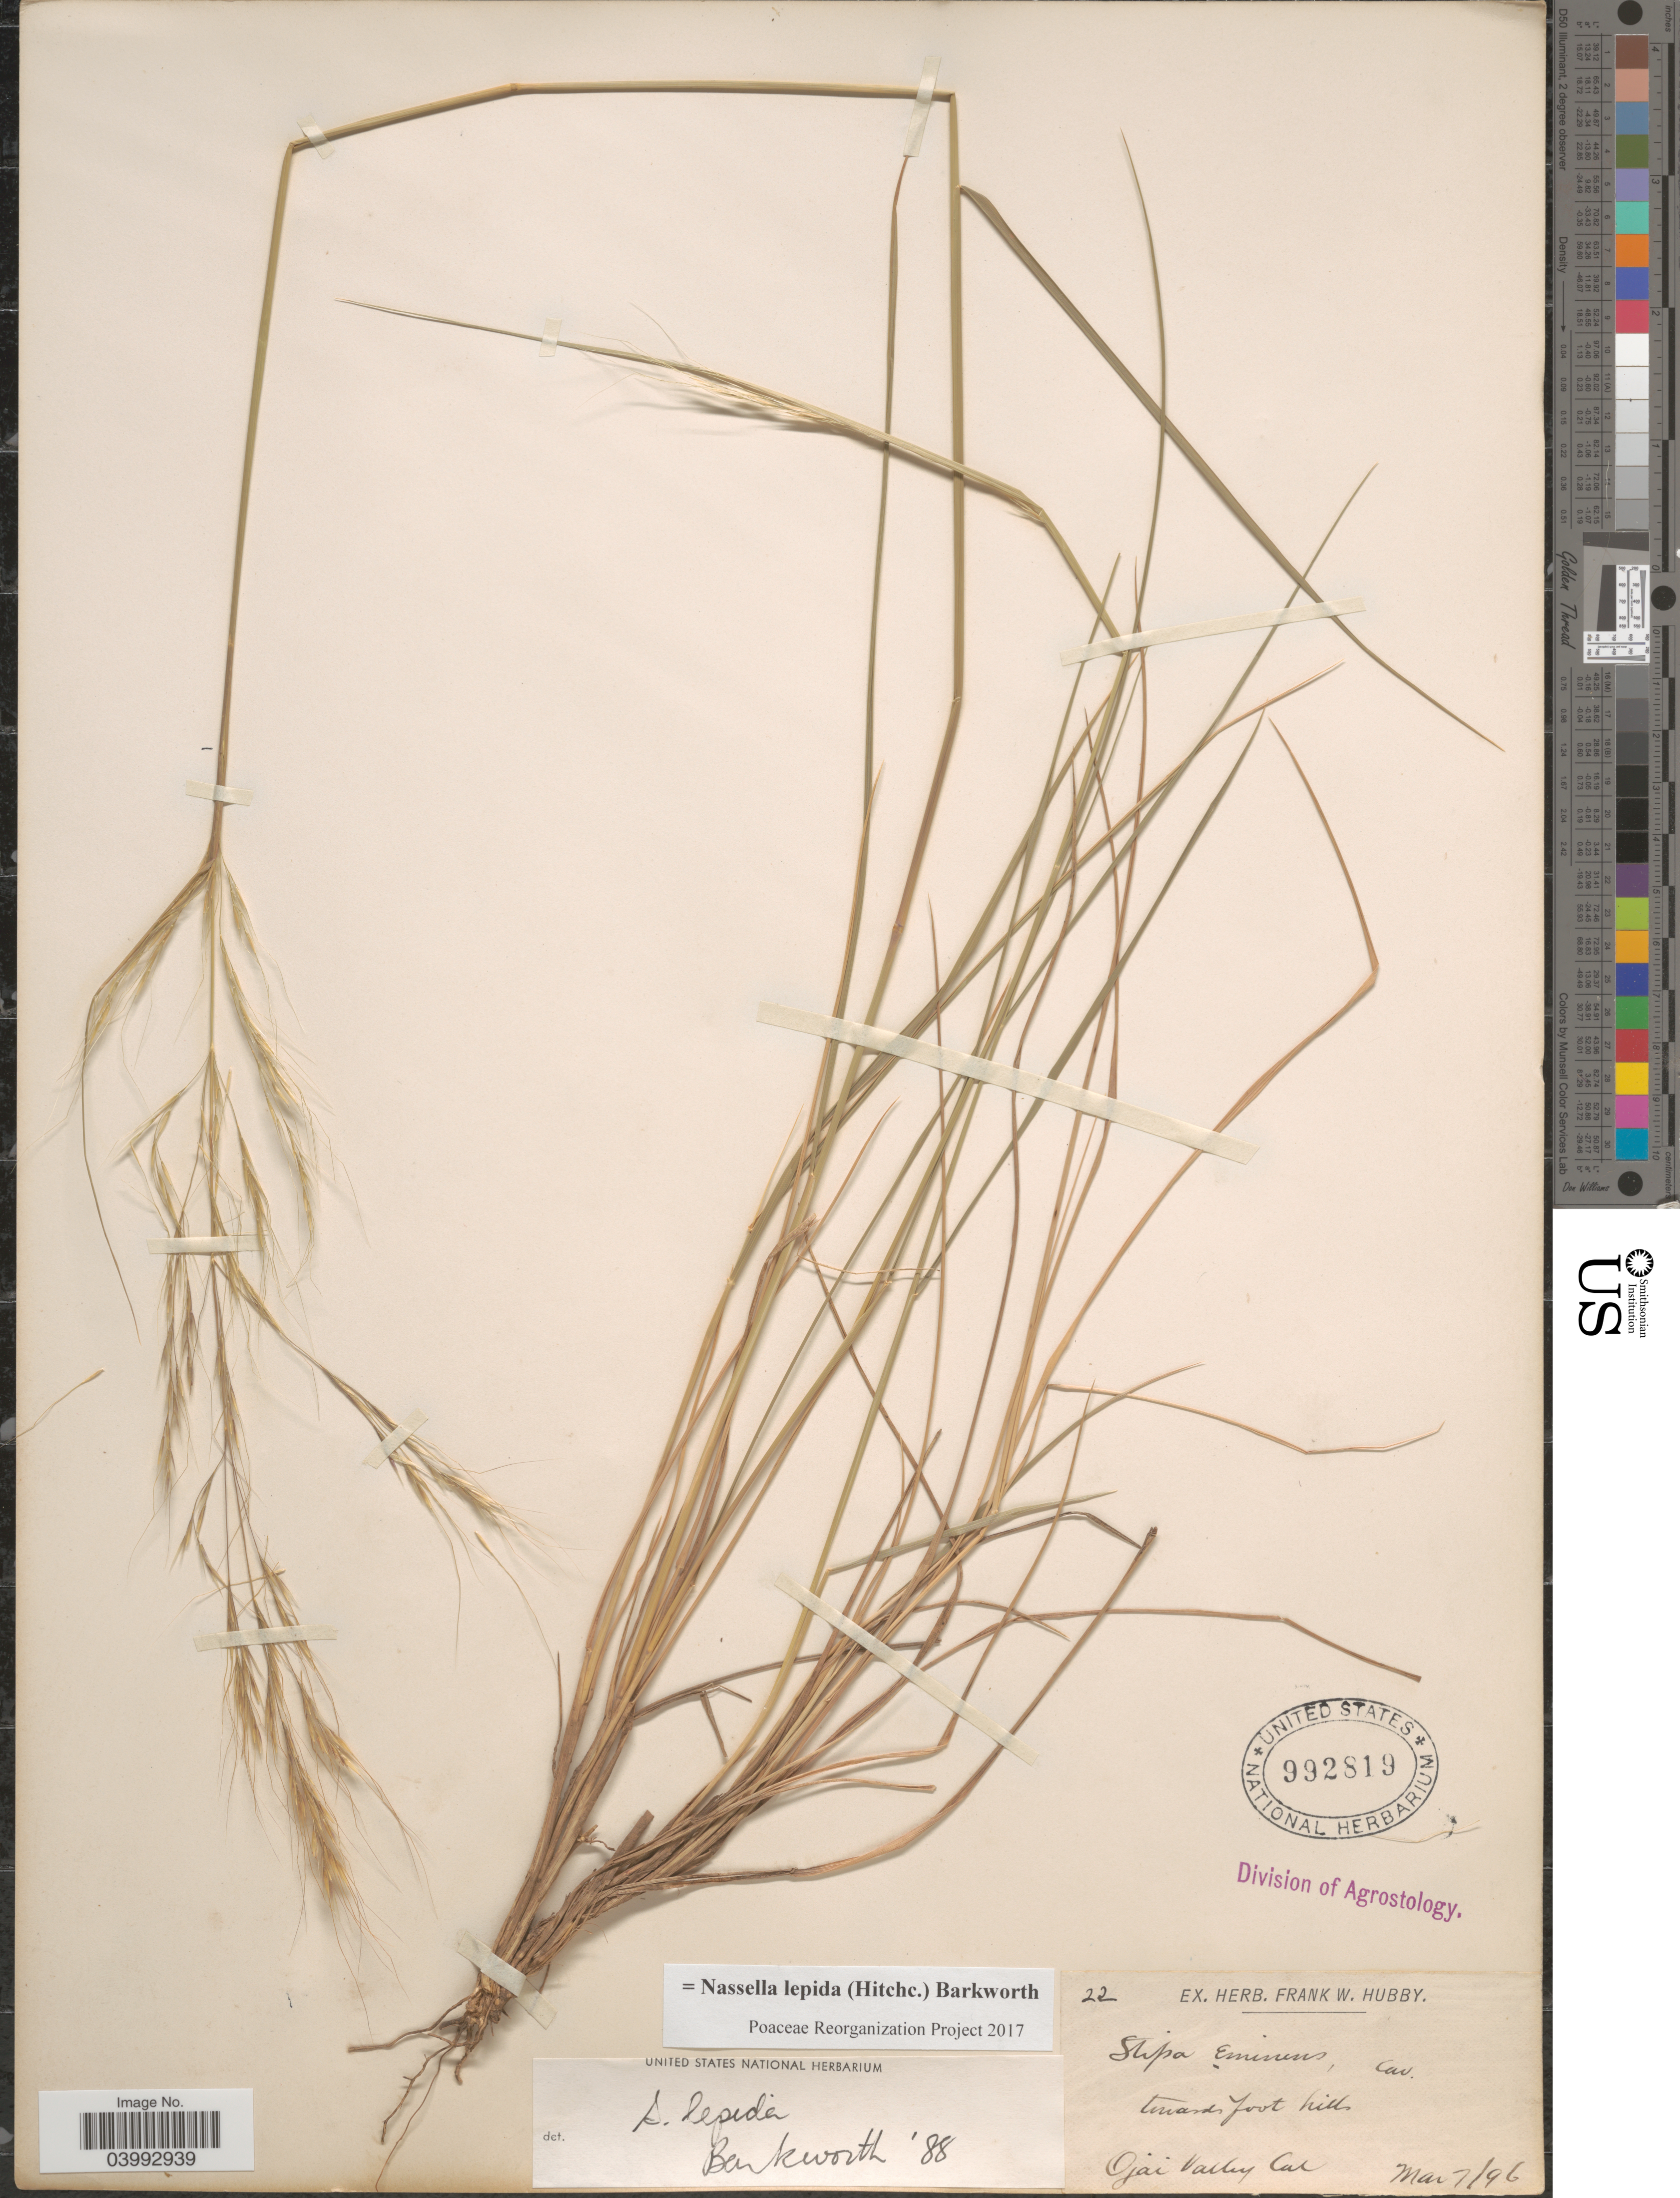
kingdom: Plantae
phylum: Tracheophyta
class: Liliopsida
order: Poales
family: Poaceae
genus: Nassella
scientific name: Nassella lepida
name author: (Hitchc.) Barkworth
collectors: Ex herb. Frank W. Hubby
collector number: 22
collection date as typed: Transcribed d/m/y: 7/3/96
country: United States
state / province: California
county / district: Ventura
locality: Towards foot hills Ojai Valley.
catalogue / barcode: US 992819